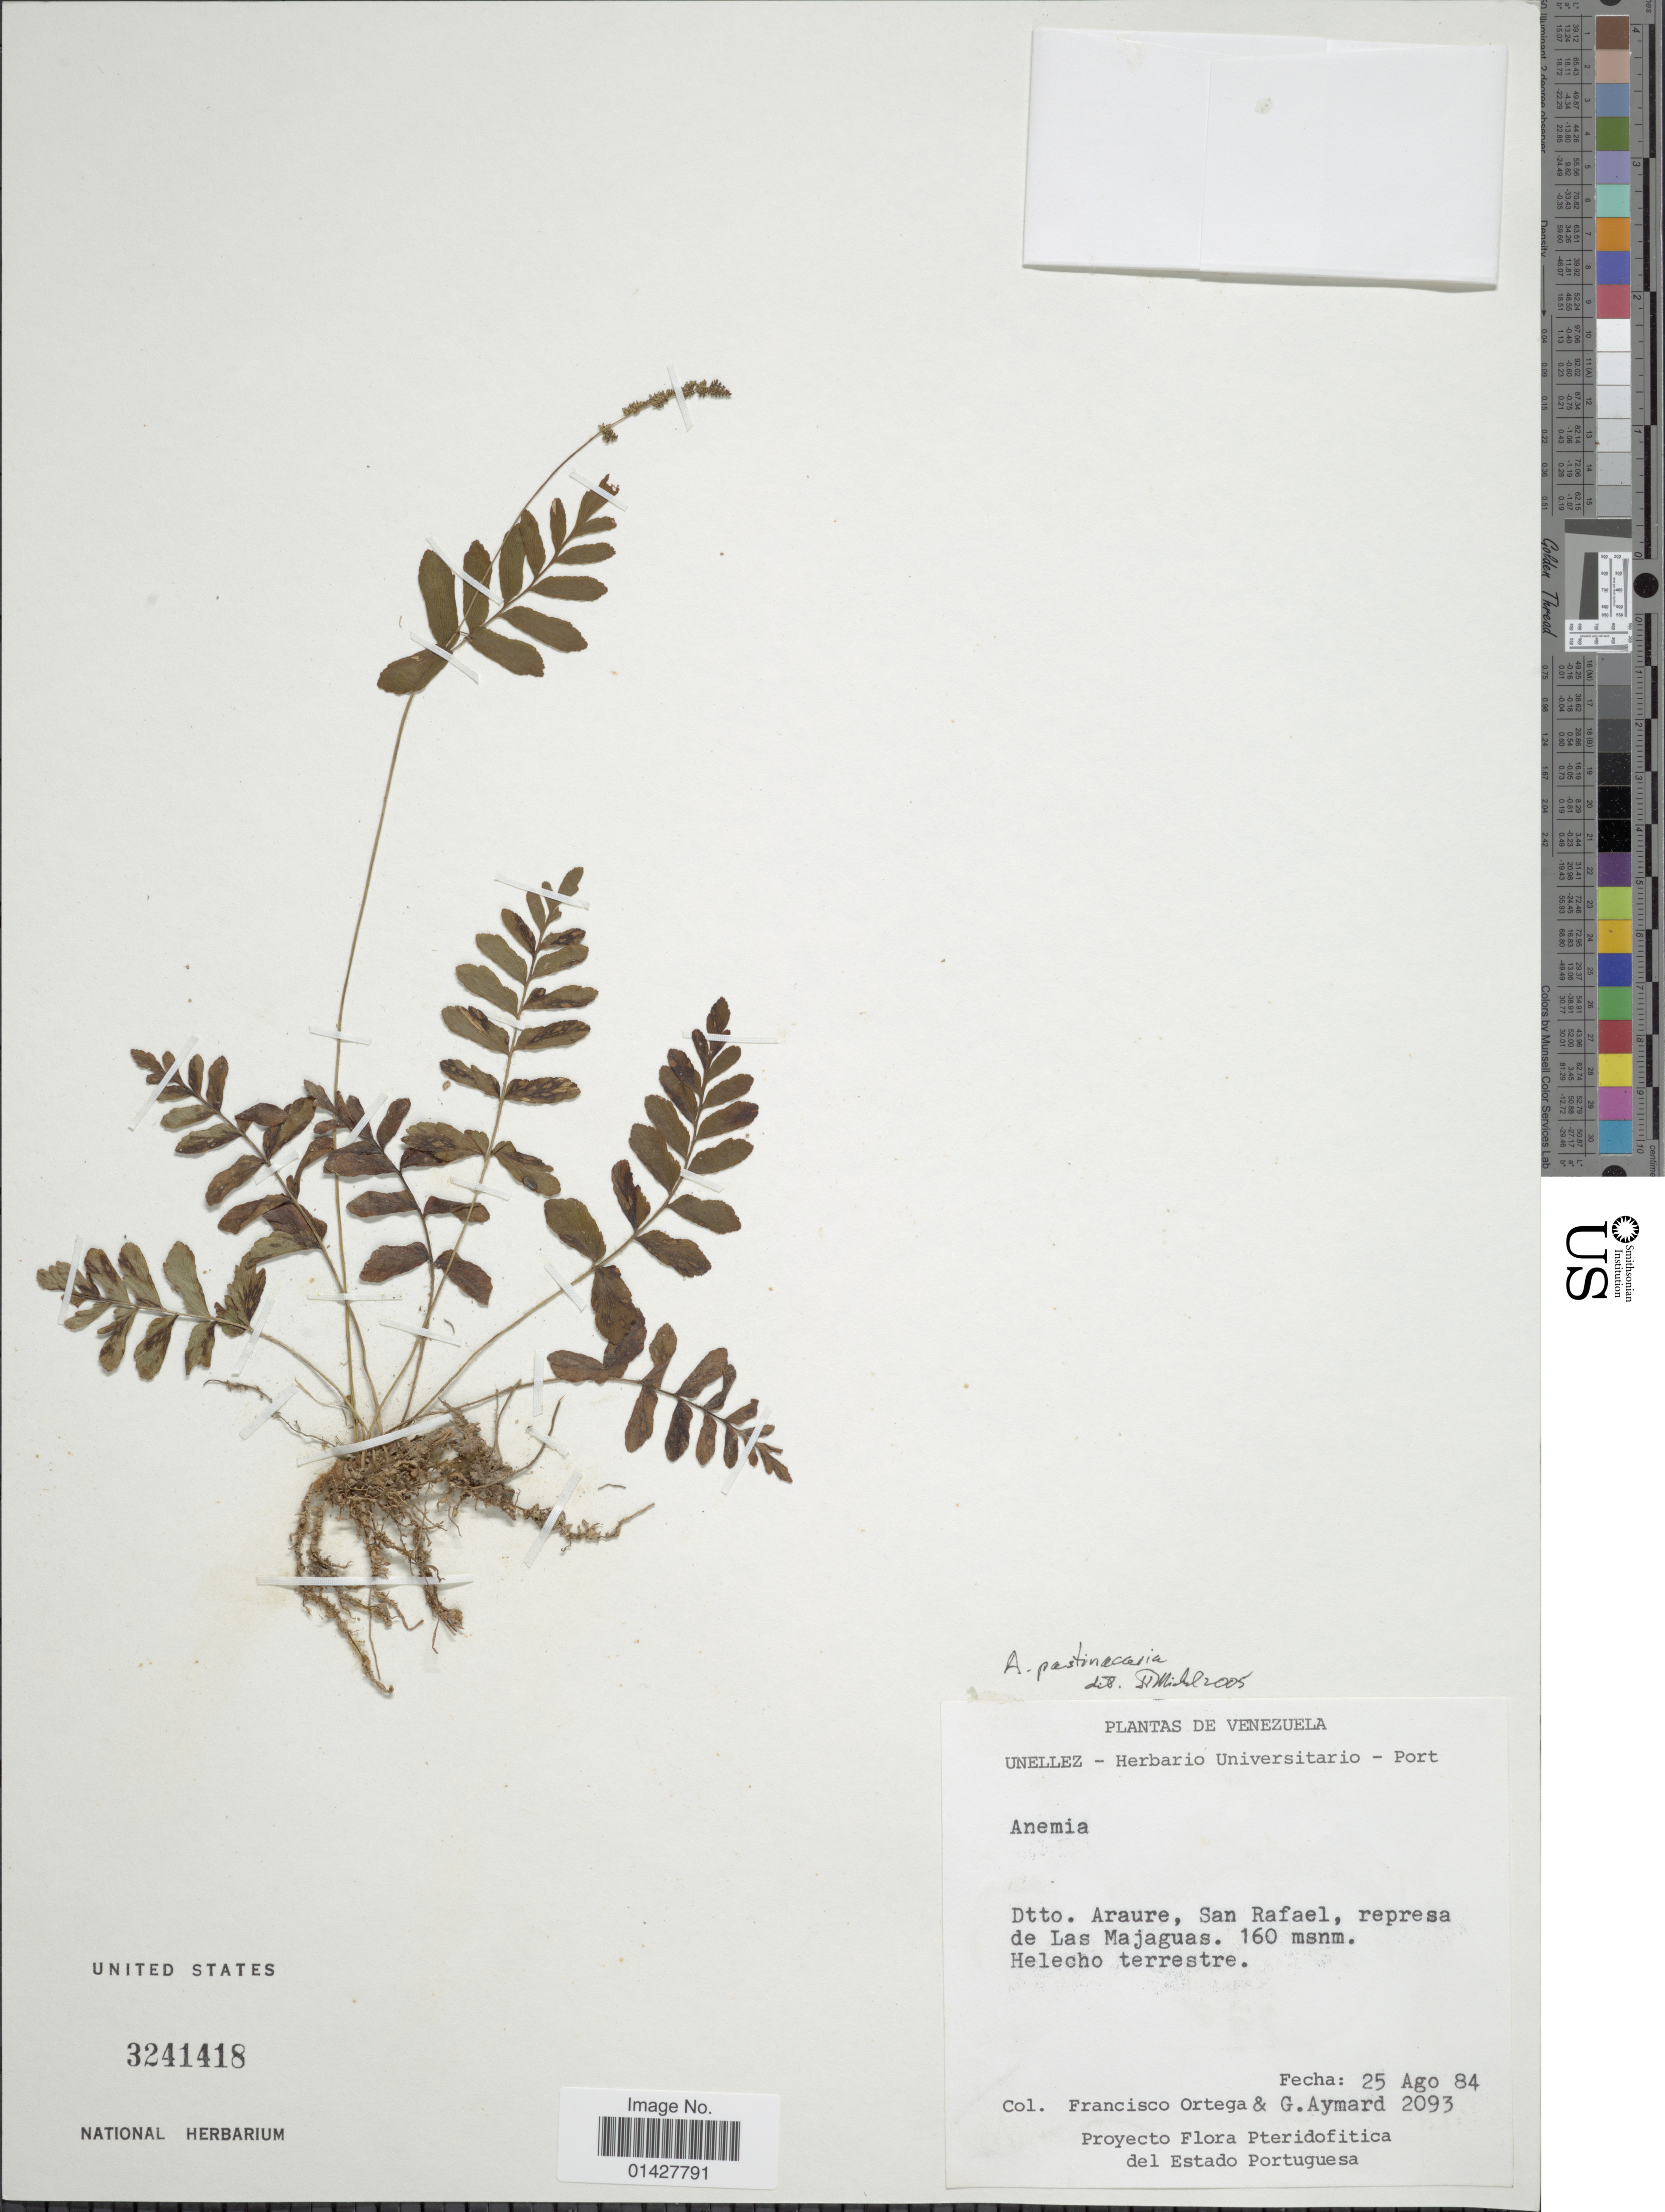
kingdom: Plantae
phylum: Tracheophyta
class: Polypodiopsida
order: Schizaeales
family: Anemiaceae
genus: Anemia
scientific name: Anemia pastinacaria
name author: Moritz ex Prantl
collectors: F. J. Ortega & G. A. Aymard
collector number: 2093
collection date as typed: Transcribed d/m/y: 25/8/84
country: Venezuela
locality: Dtto. Araure, San Rafael, represa de Las Majaguas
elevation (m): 160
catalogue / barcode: US 3241418